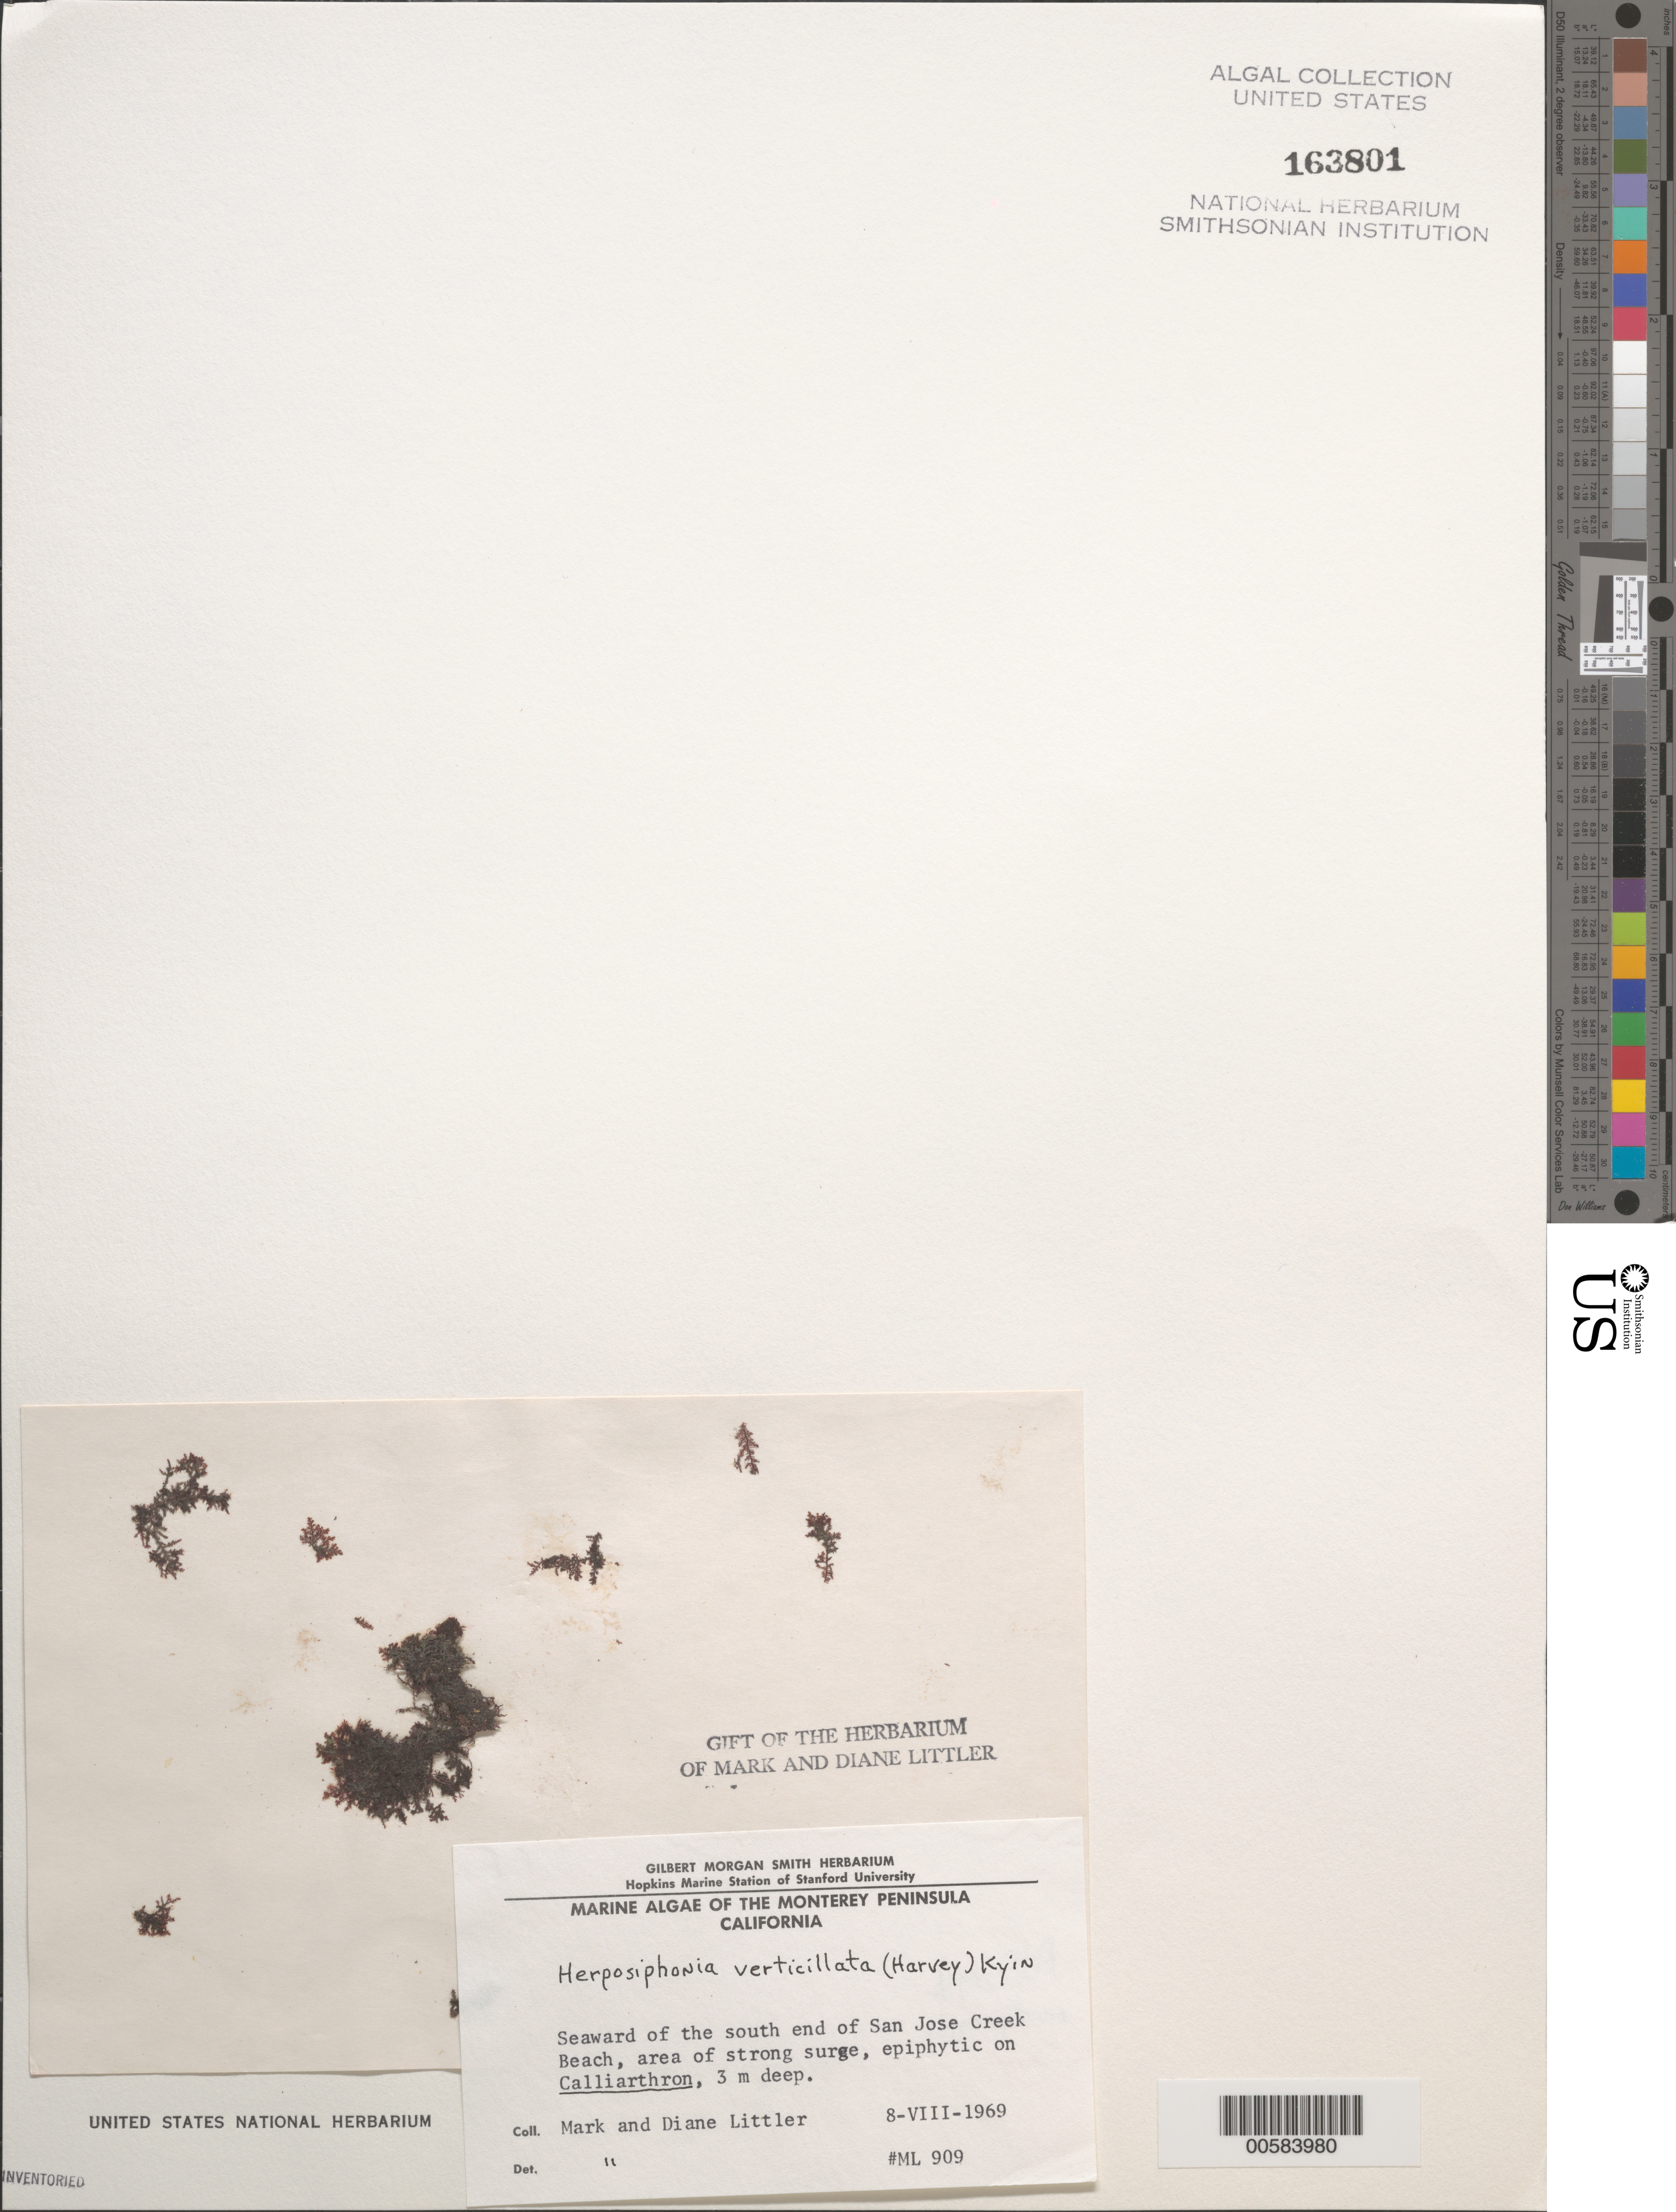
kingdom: Plantae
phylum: Rhodophyta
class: Florideophyceae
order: Ceramiales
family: Rhodomelaceae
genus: Herposiphonia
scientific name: Herposiphonia verticillata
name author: (Harv.) Kylin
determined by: Littler, M. M.; Littler, D. S.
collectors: M. M. Littler & D. S. Littler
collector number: ML 909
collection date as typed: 08 Aug 1969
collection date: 1969-08-08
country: United States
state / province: California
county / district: Monterey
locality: San Jose Creek Beach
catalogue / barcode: US 163801